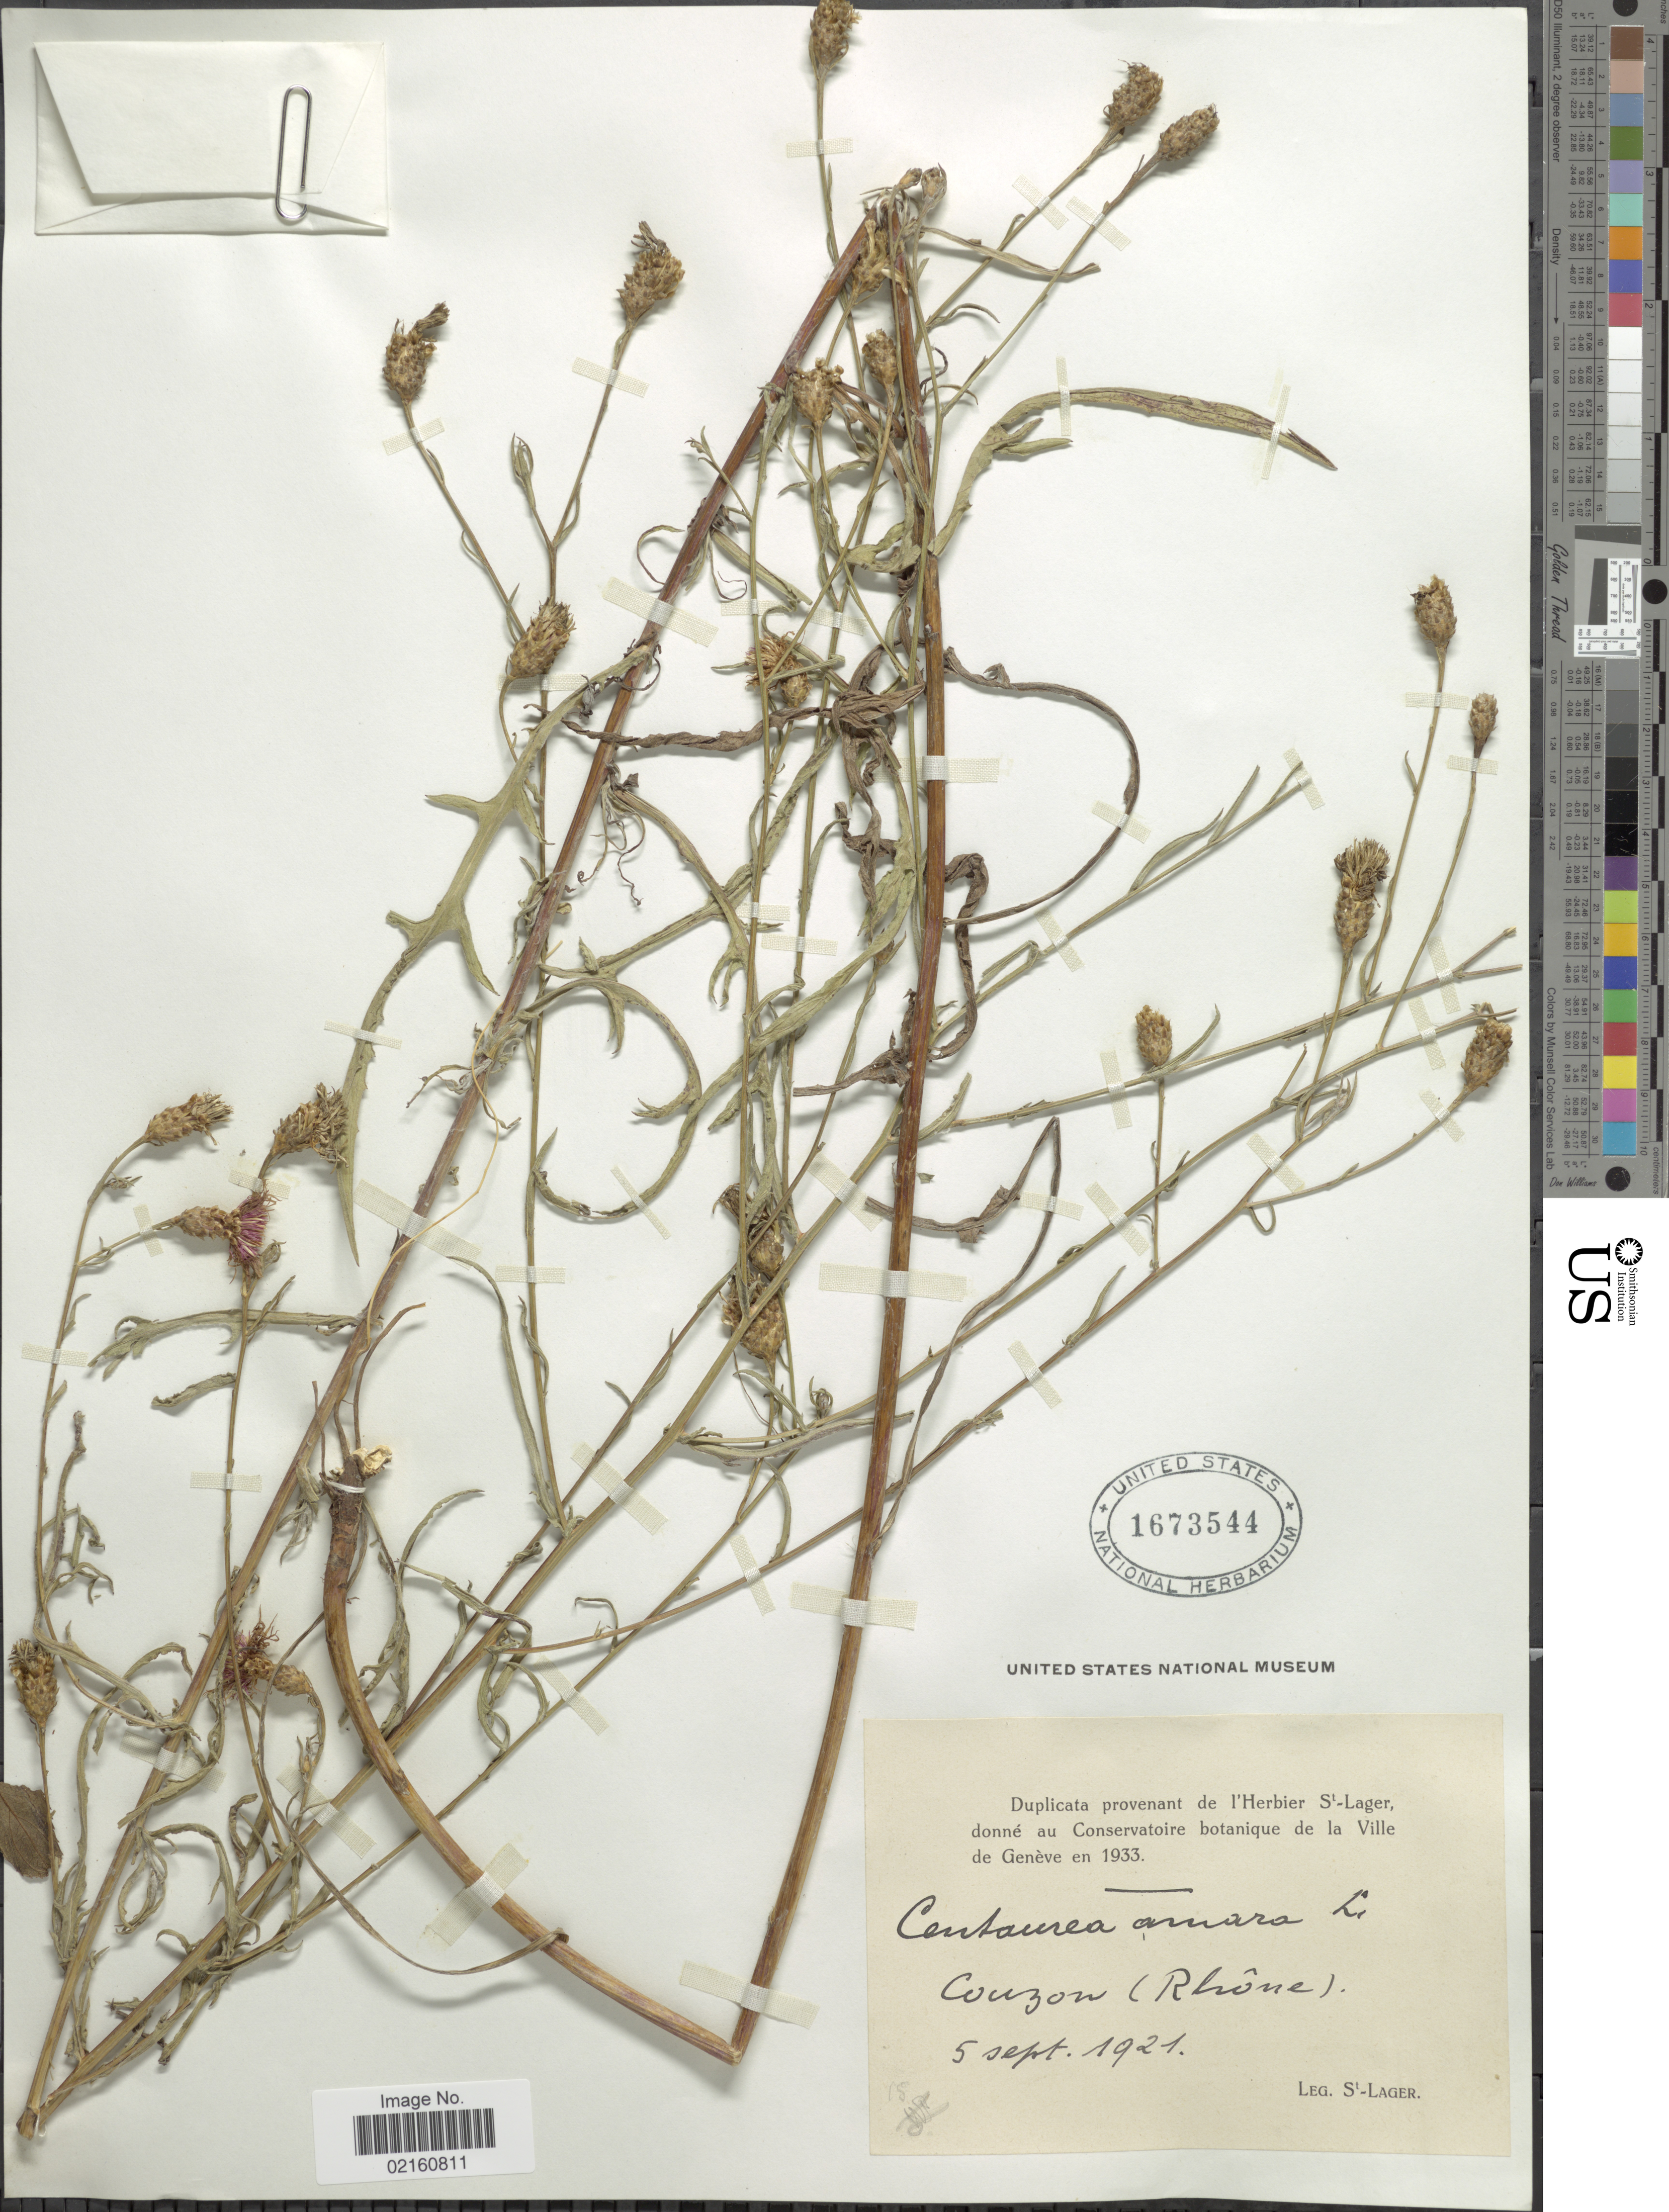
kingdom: Plantae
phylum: Tracheophyta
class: Magnoliopsida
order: Asterales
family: Asteraceae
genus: Centaurea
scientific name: Centaurea jacea subsp. gaudinii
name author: (Boiss. & Reut.) Gremli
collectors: -. St. Lager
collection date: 1921-09-05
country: France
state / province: Auvergne-Rhône-Alpes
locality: Couzon [interpreted] (Rhone)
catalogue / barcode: US 1673544